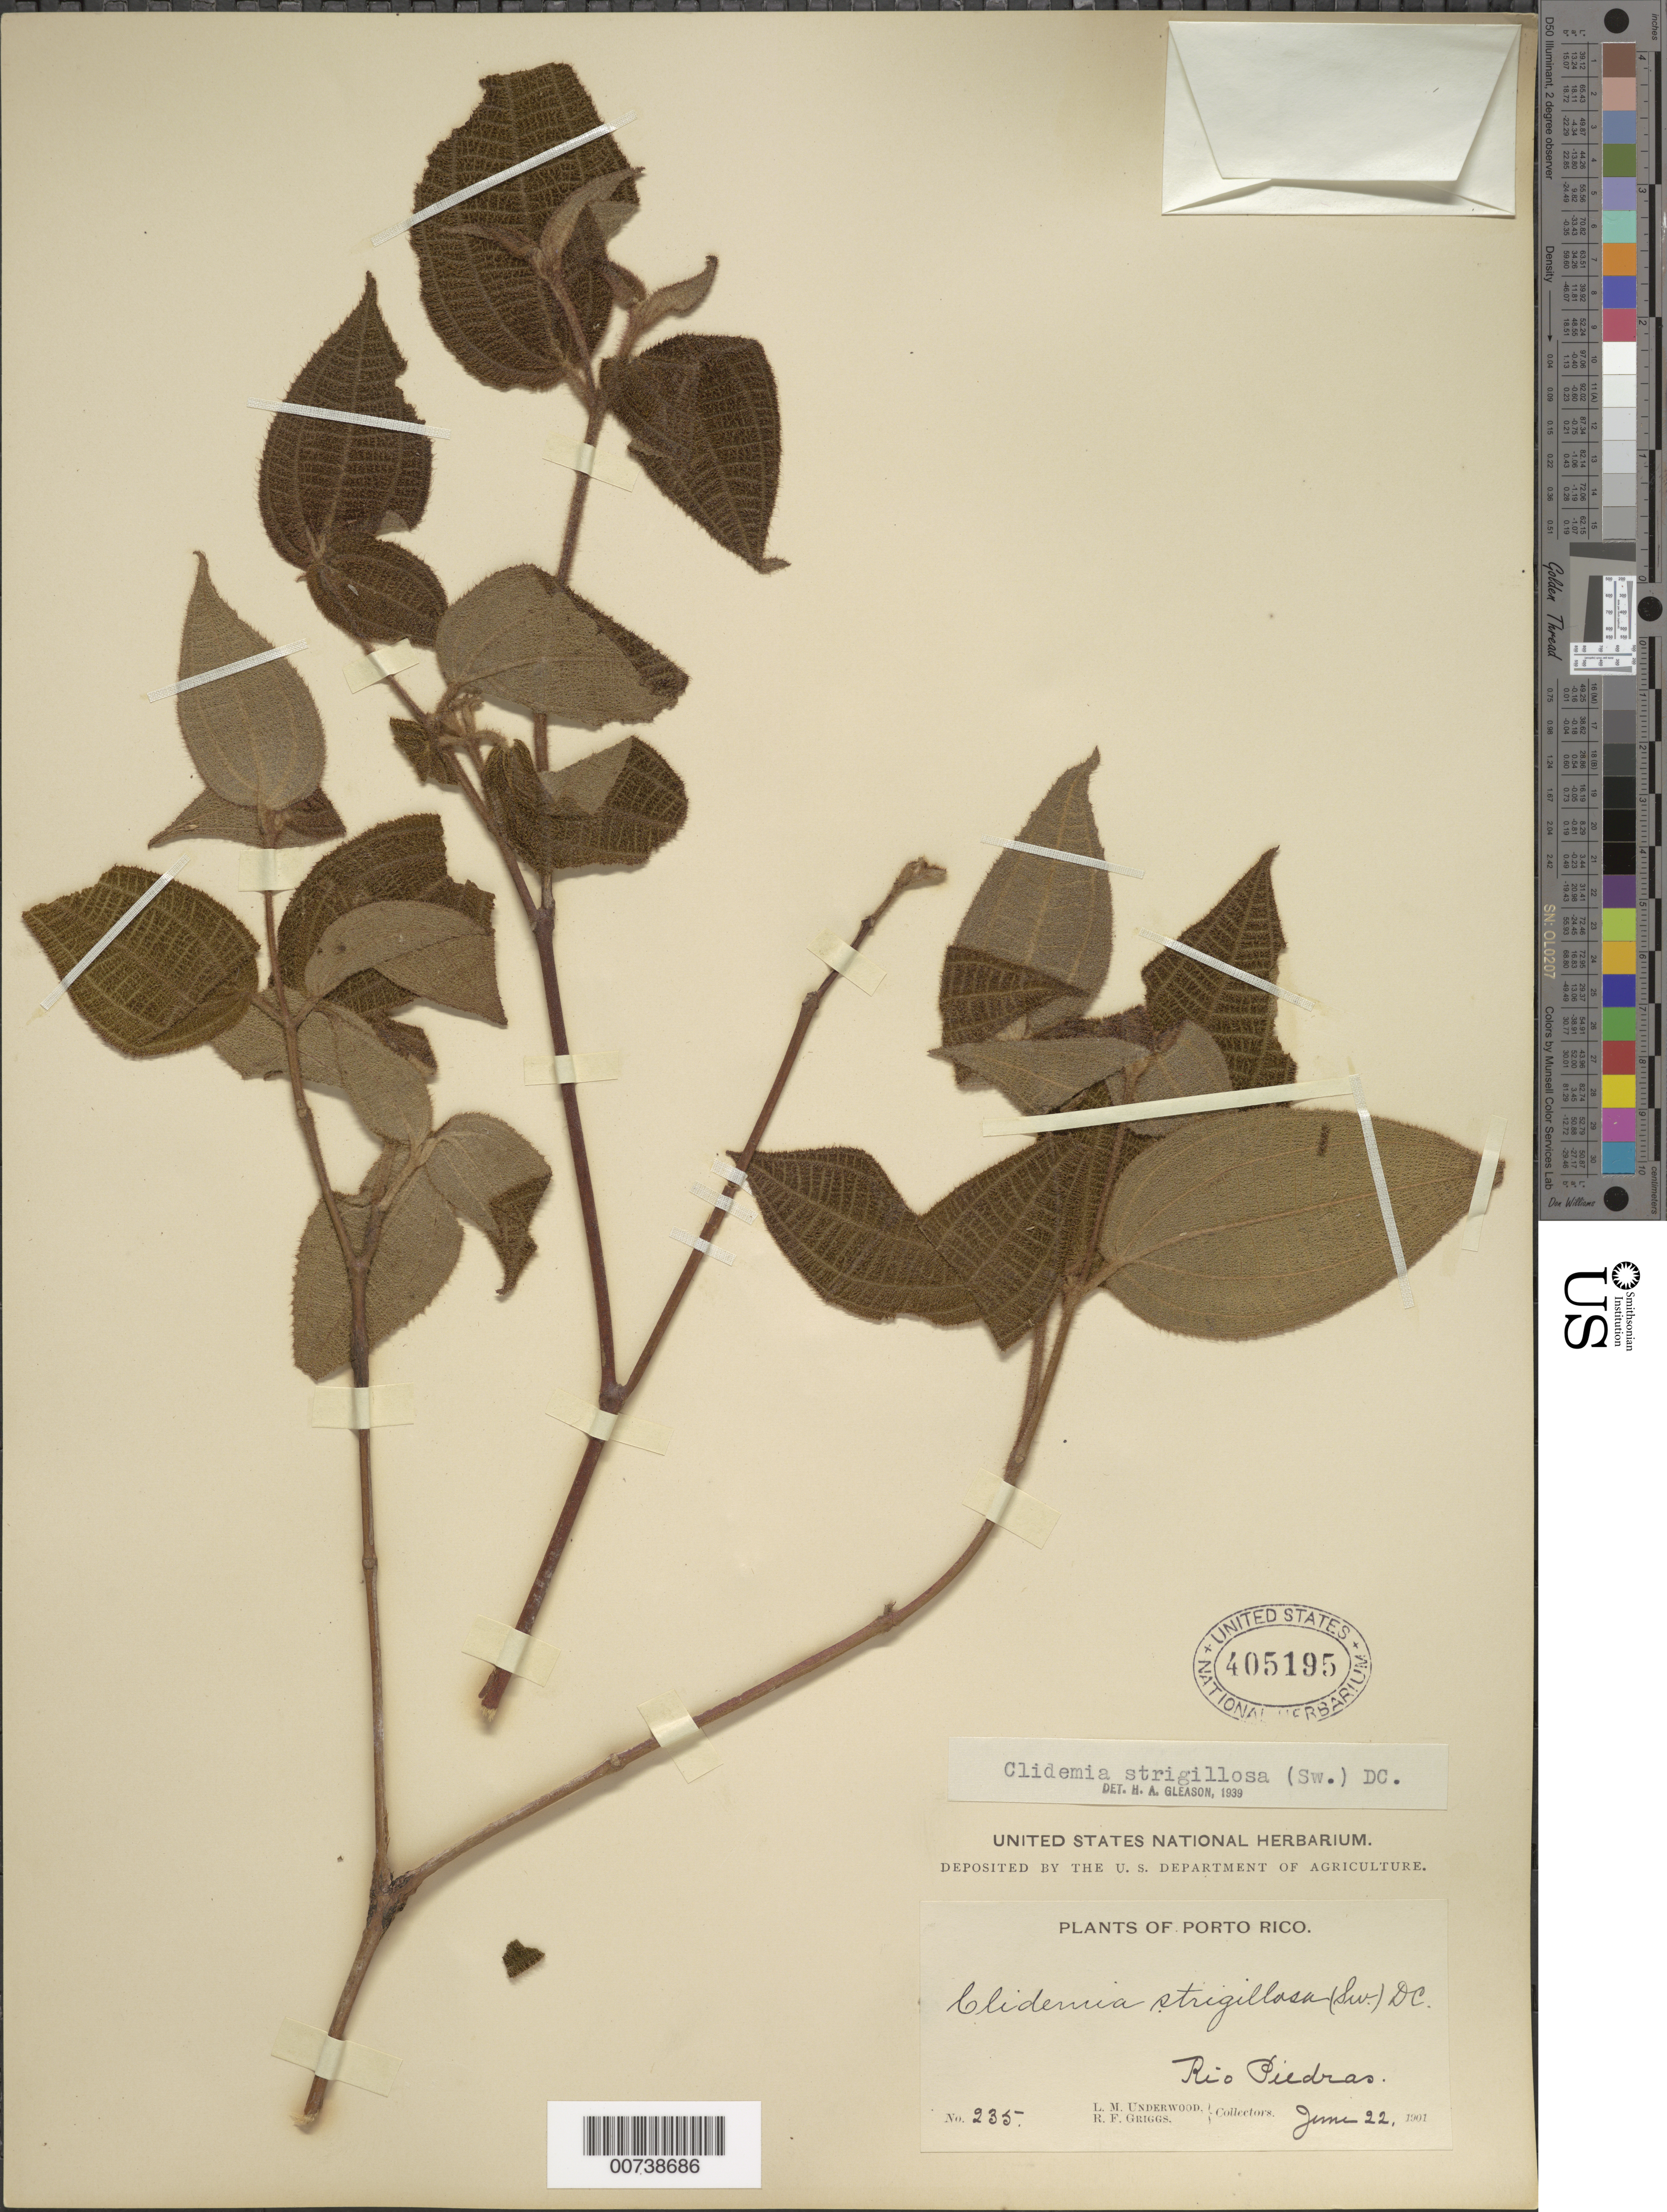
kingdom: Plantae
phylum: Tracheophyta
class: Magnoliopsida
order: Myrtales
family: Melastomataceae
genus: Clidemia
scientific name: Clidemia strigillosa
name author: (Sw.) DC.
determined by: Gleason, H. A.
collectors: L. M. Underwood & R. F. Griggs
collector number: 235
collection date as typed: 22 Jun 1901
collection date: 1901-06-22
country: Puerto Rico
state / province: San Juan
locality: Rio Piedras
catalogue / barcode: US 405195